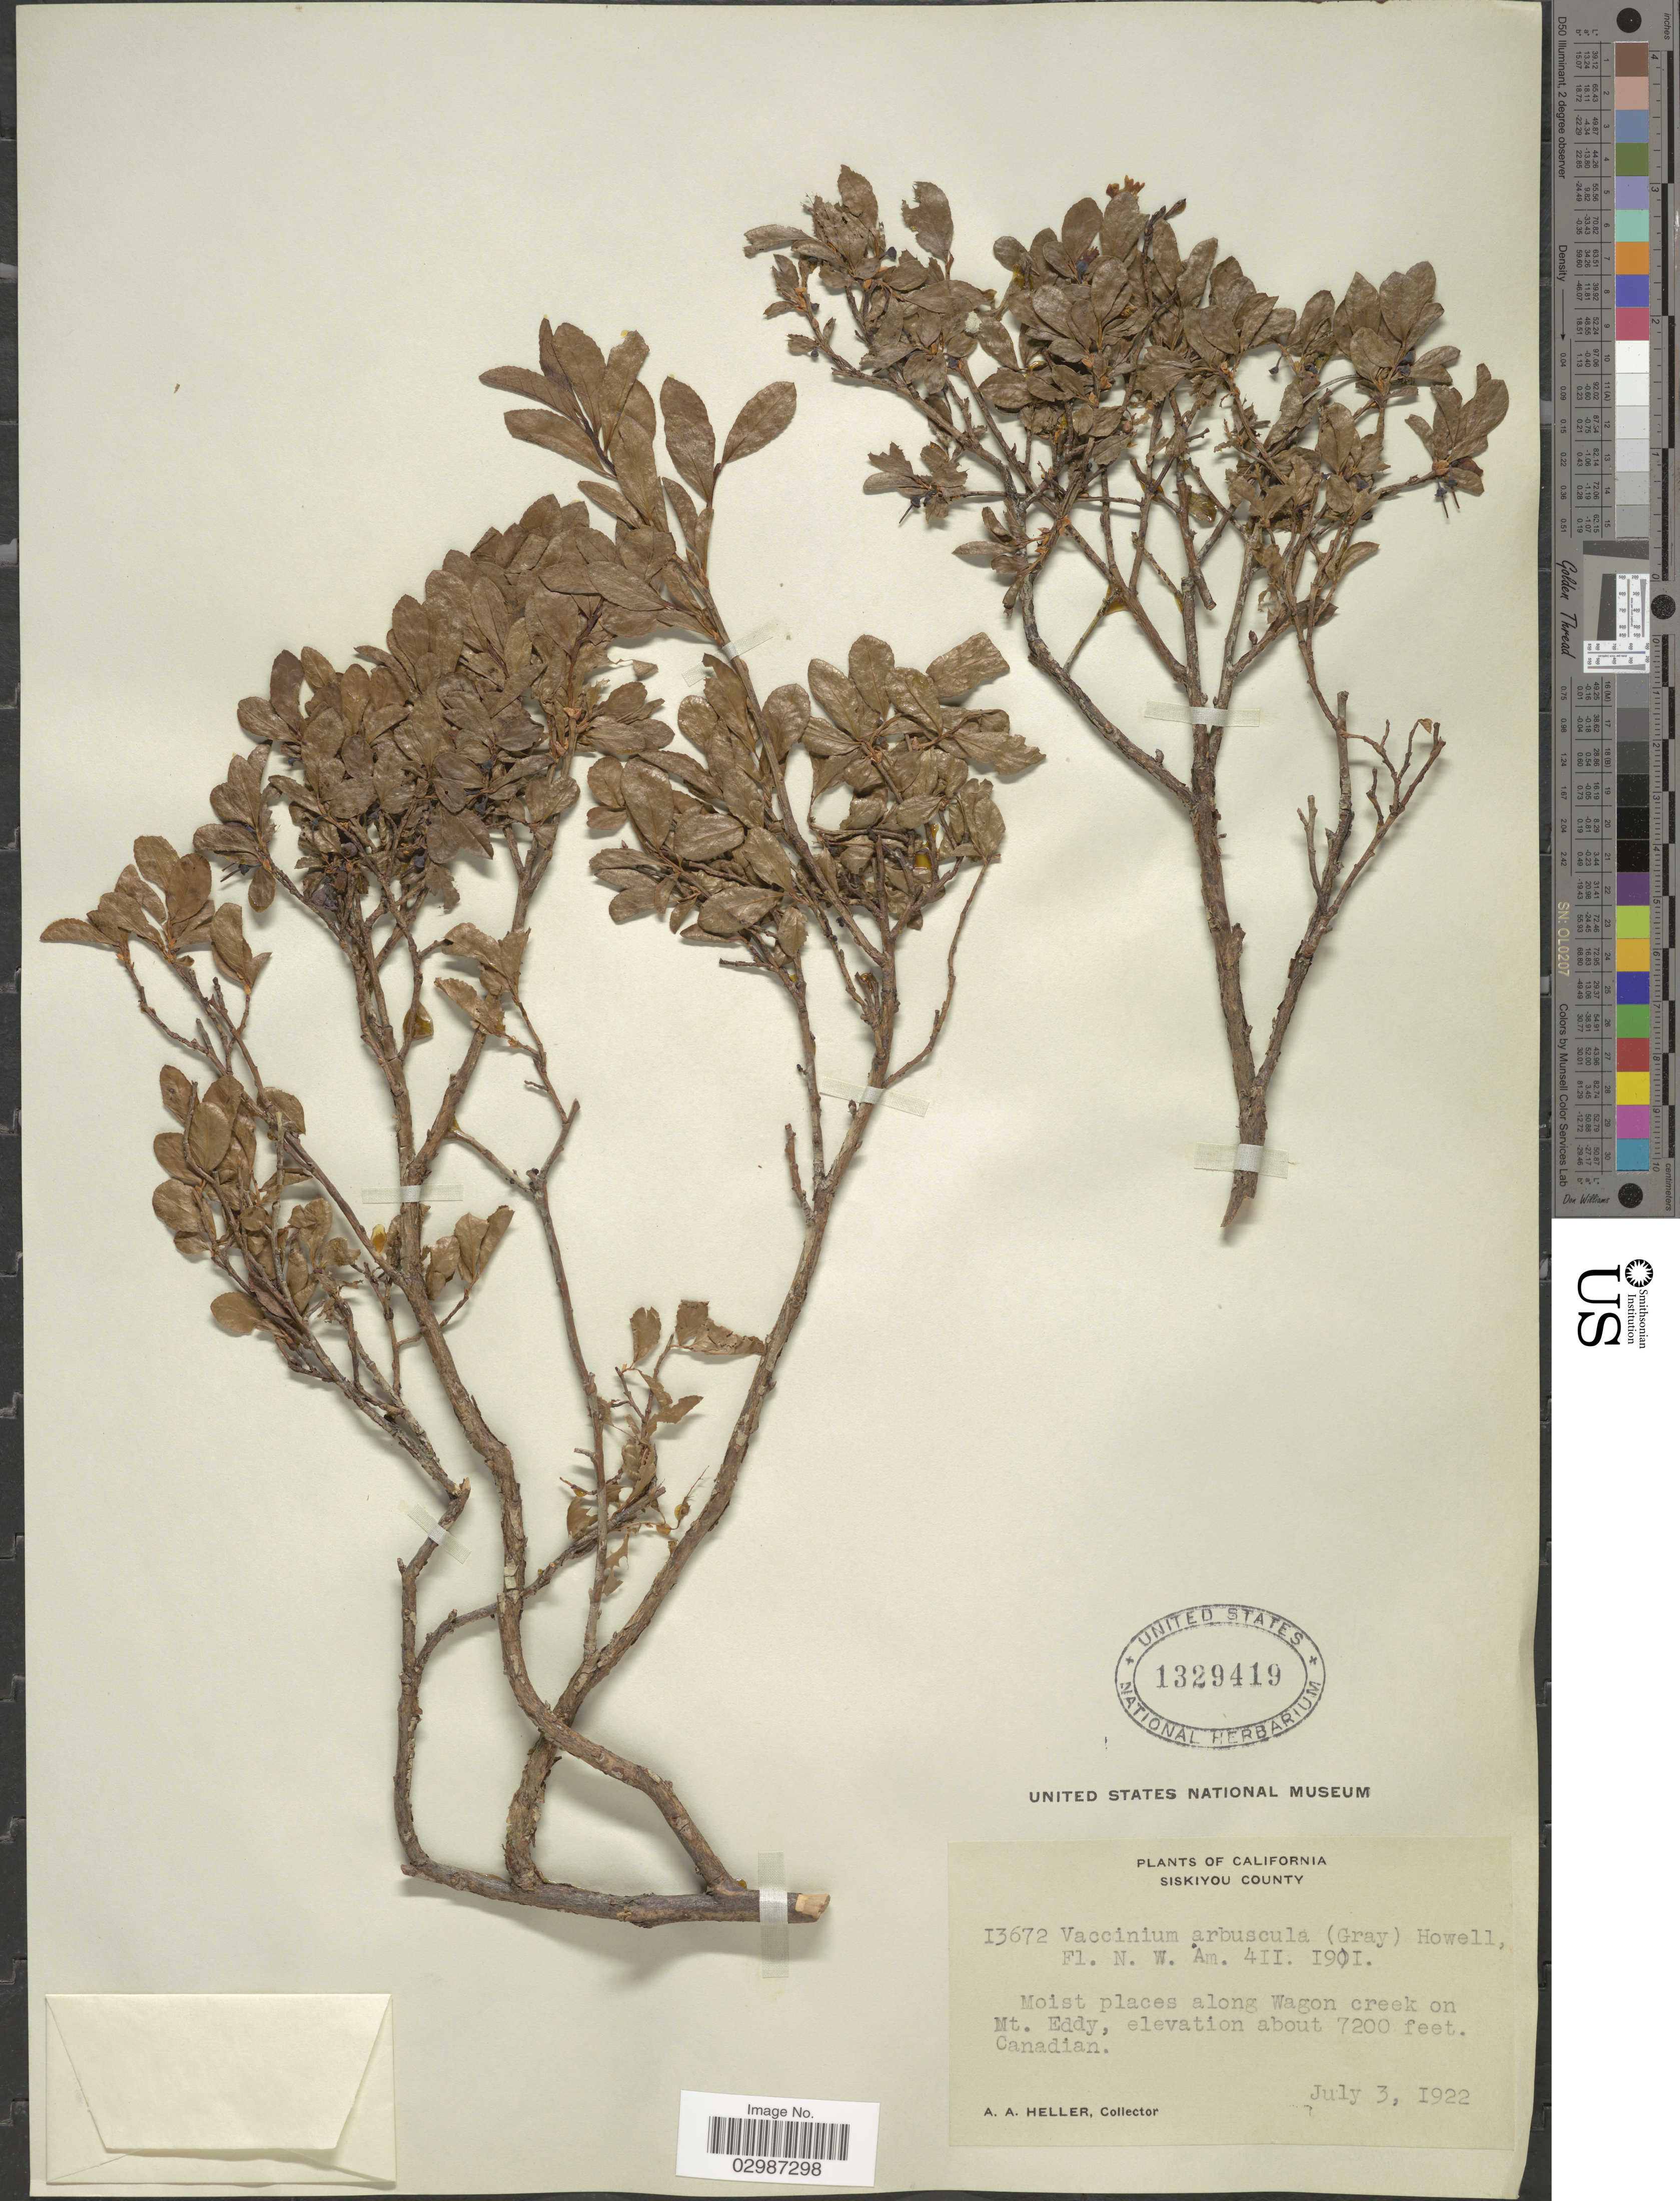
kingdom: Plantae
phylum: Tracheophyta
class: Magnoliopsida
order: Ericales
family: Ericaceae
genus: Vaccinium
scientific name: Vaccinium arbuscula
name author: (A. Gray) Merriam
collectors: A. A. Heller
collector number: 13672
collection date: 1922-07-03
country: United States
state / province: California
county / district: Siskiyou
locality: Siskiyou County, Moist places along Wagon creek on Mt. Eddy.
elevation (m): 2195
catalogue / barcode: US 1329419